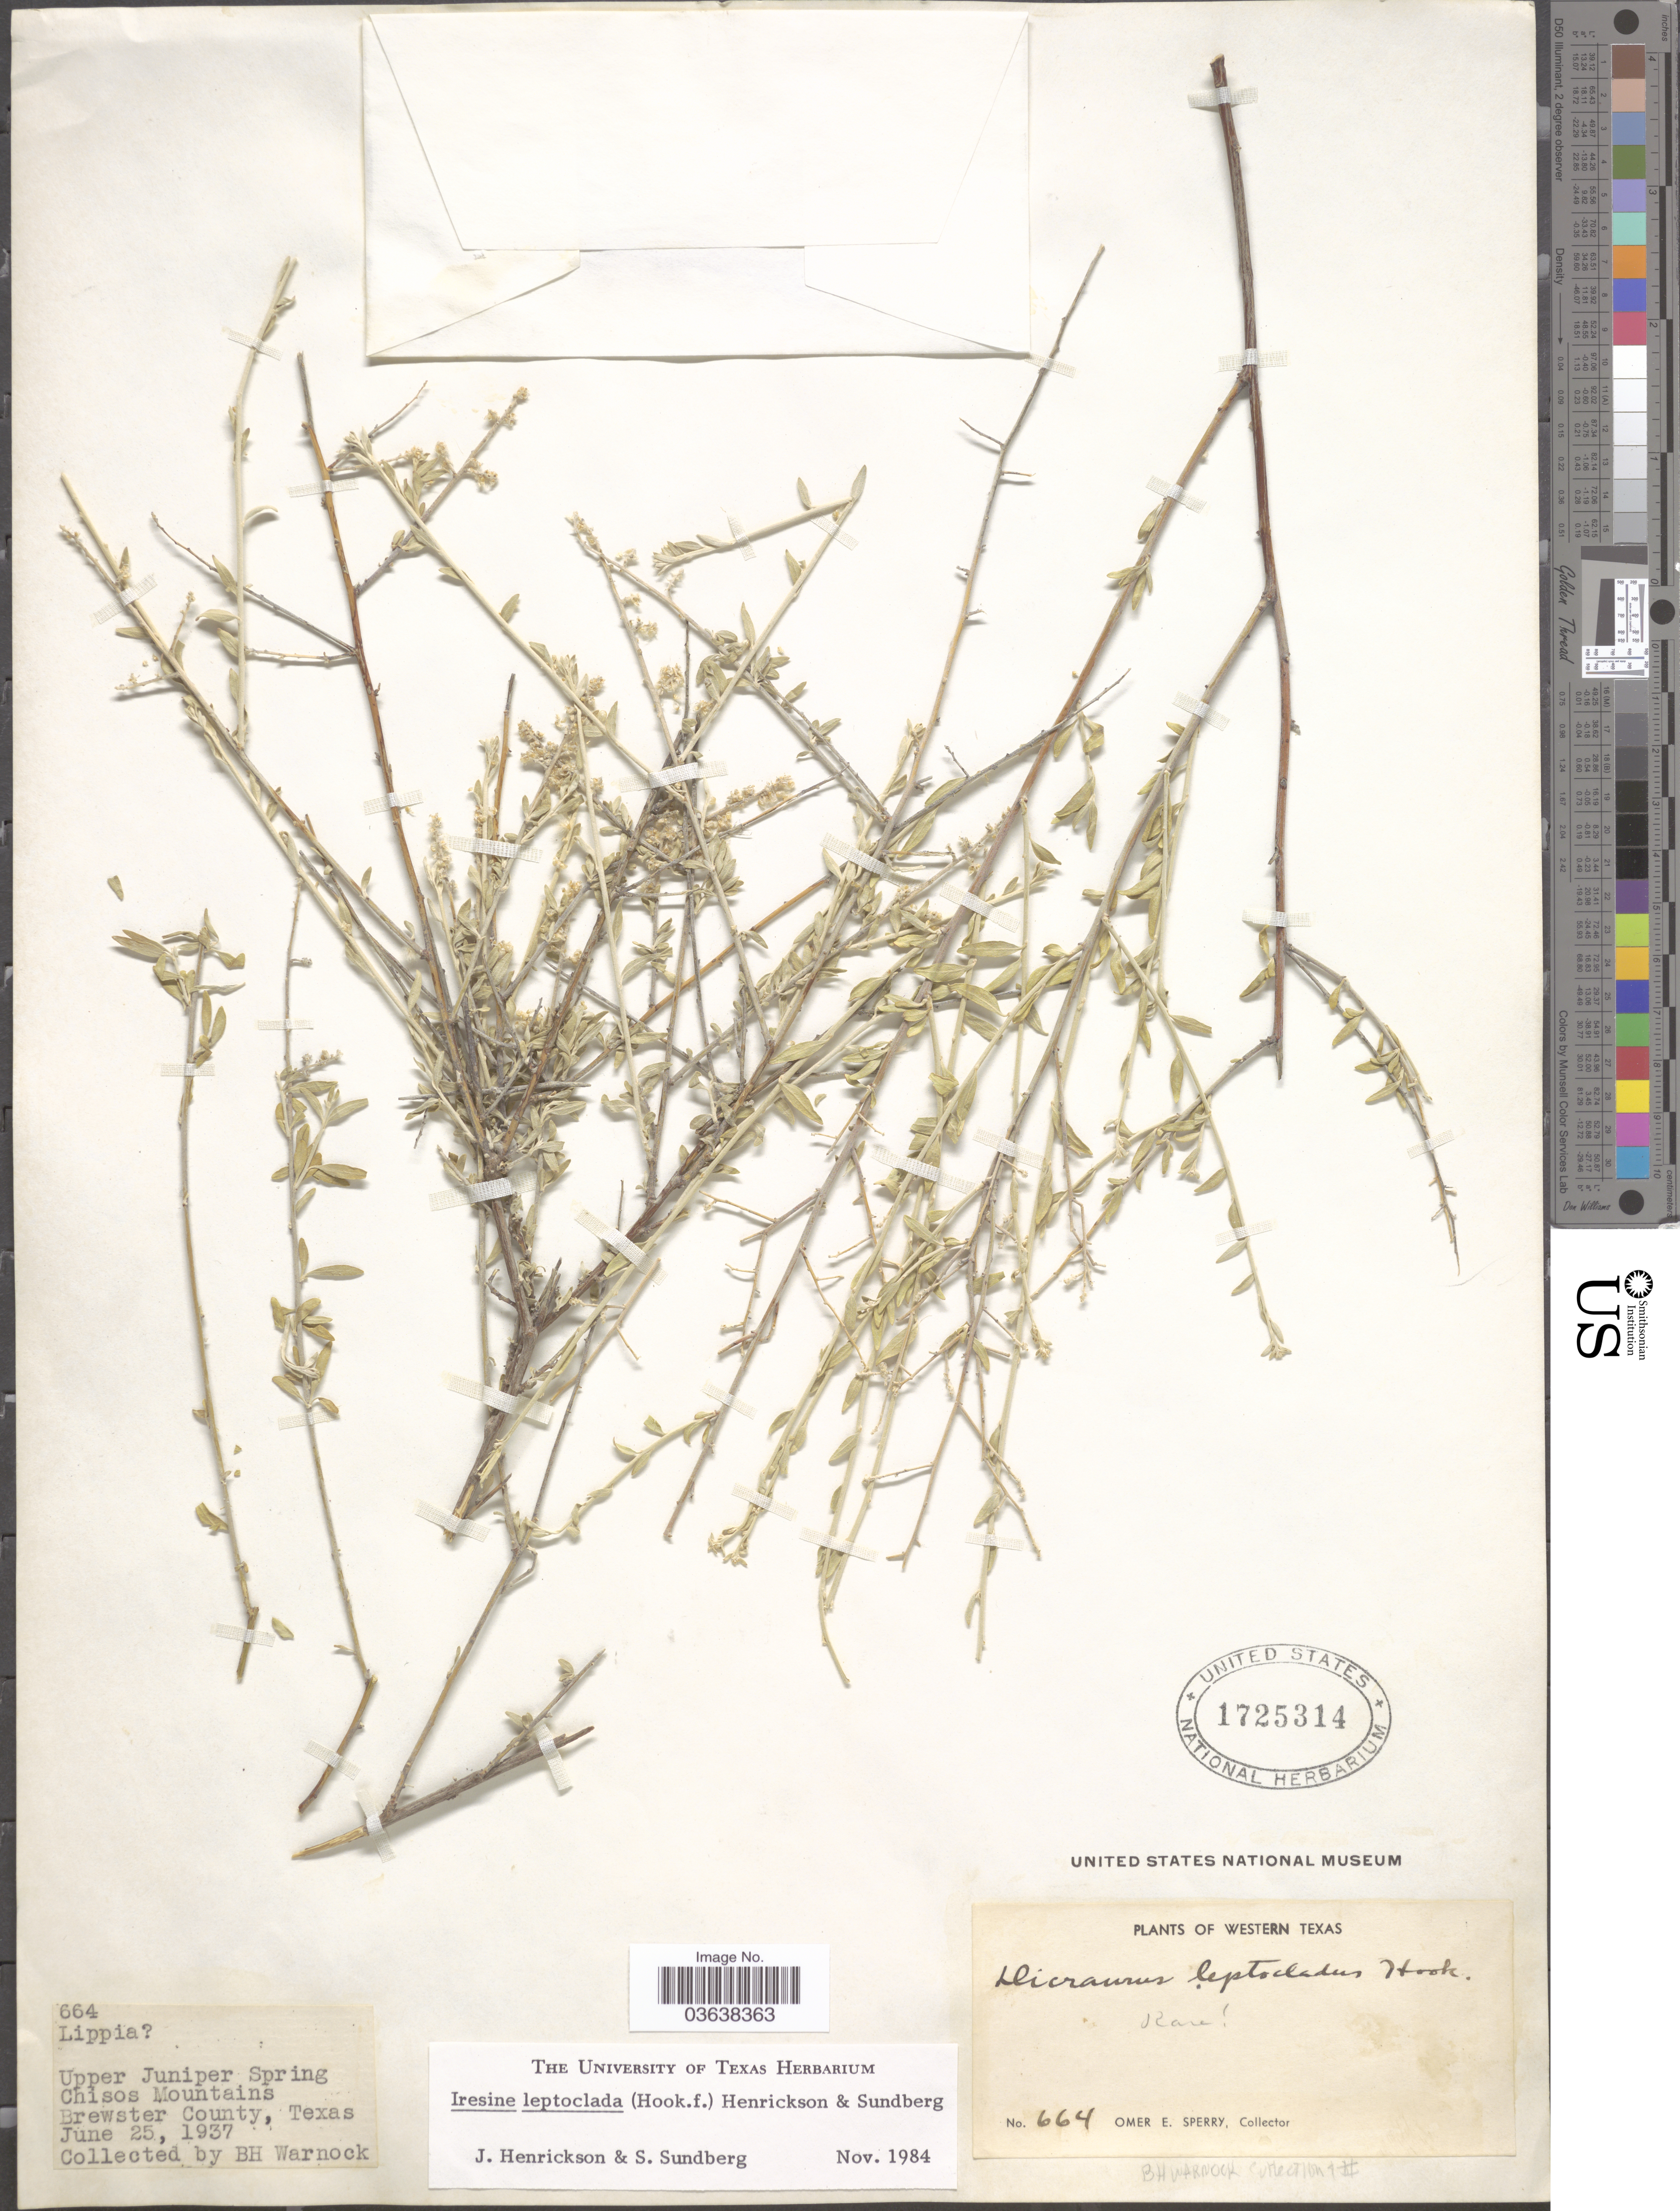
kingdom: Plantae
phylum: Tracheophyta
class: Magnoliopsida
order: Caryophyllales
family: Amaranthaceae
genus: Iresine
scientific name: Iresine leptoclada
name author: (Hook. f.) Henrickson & S.D. Sundb.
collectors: O. E. Sperry & B. H. Warnock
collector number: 664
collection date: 1937-06-25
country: United States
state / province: Texas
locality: Western Texas. Upper Juniper Spring. Chisos Mountains. Brewster County.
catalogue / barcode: US 1725314